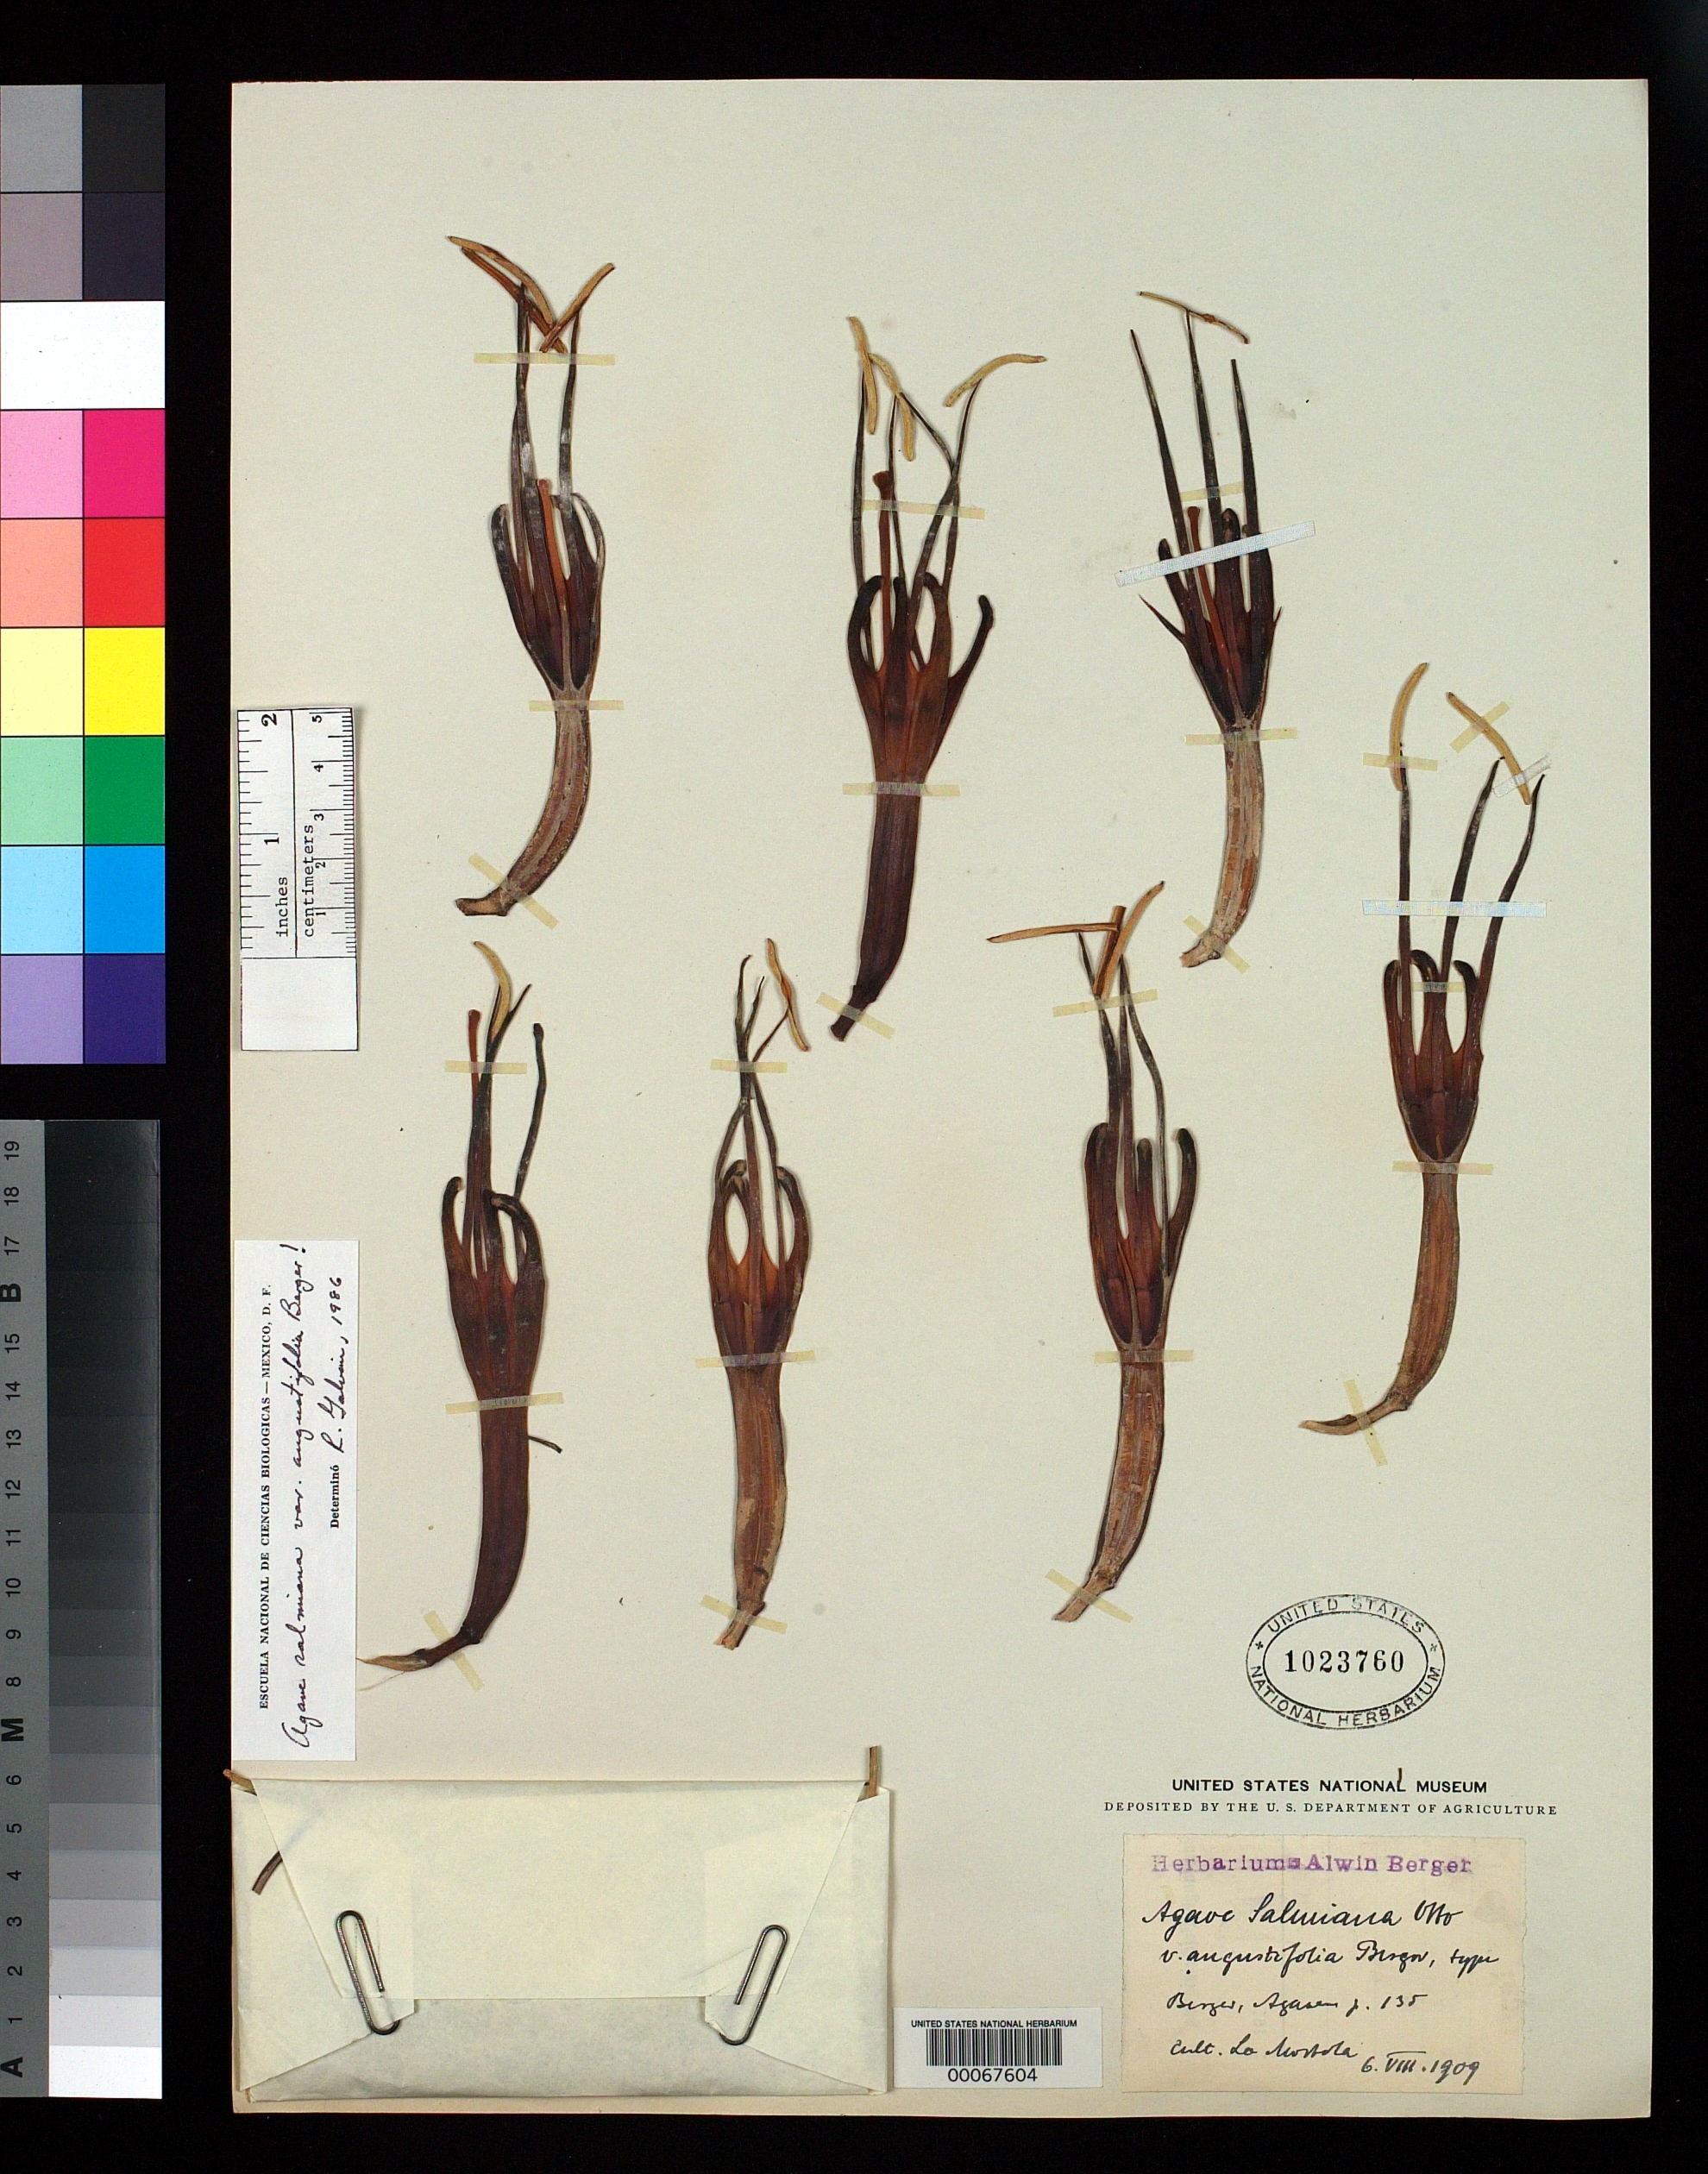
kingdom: Plantae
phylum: Tracheophyta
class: Liliopsida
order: Asparagales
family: Asparagaceae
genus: Agave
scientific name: Agave salmiana var. angustifolia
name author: A. Berger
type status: Lectotype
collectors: A. Berger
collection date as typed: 06 Aug 1909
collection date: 1909-08-06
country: Mexico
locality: Cultivated at La Mortola, Italy.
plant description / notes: No specimens cited in protologue; several sheets at US annotated "type" (apparently by Berger), duplicates with this collection date (6 VIII 1909) cited by Gentry as type.; Specimen ex herbarium Alwin Berger.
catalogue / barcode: US 1023760